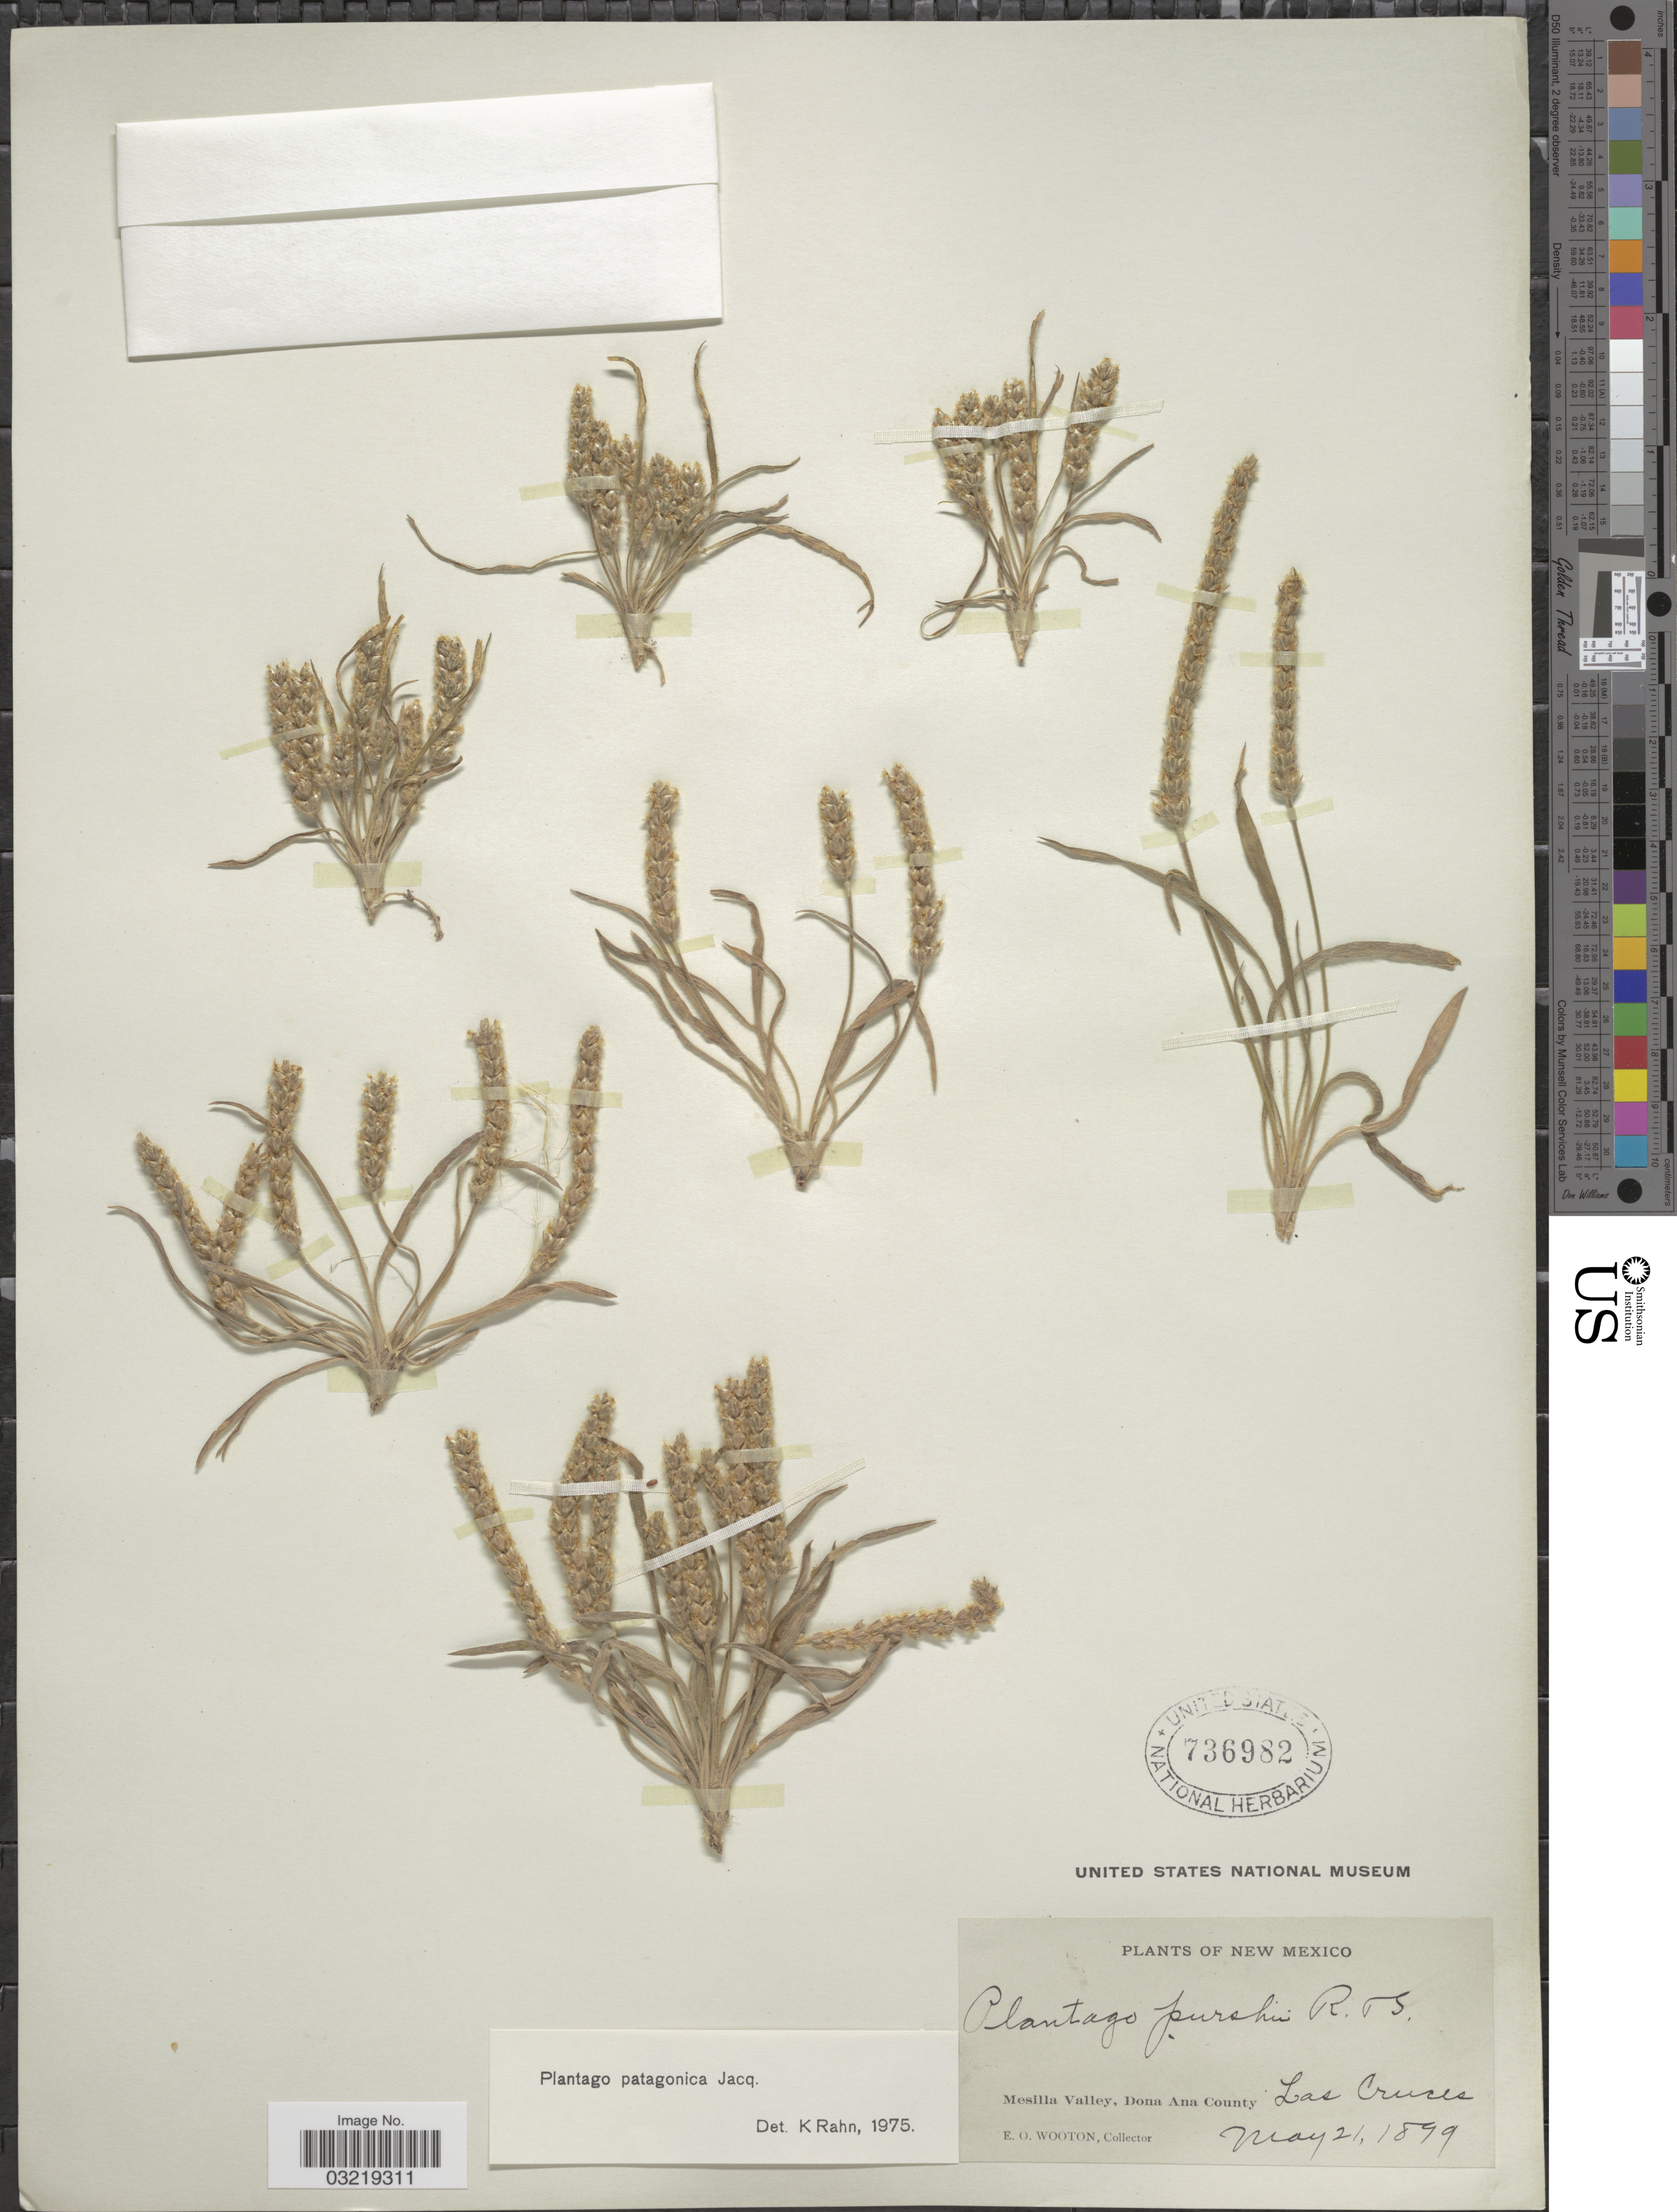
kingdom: Plantae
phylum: Tracheophyta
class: Magnoliopsida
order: Lamiales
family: Plantaginaceae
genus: Plantago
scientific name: Plantago patagonica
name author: Jacq.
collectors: E. O. Wooton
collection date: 1899-05-21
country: United States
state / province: New Mexico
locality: Mesilla Valley, Dona Ana County. Las Cruces.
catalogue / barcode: US 736982